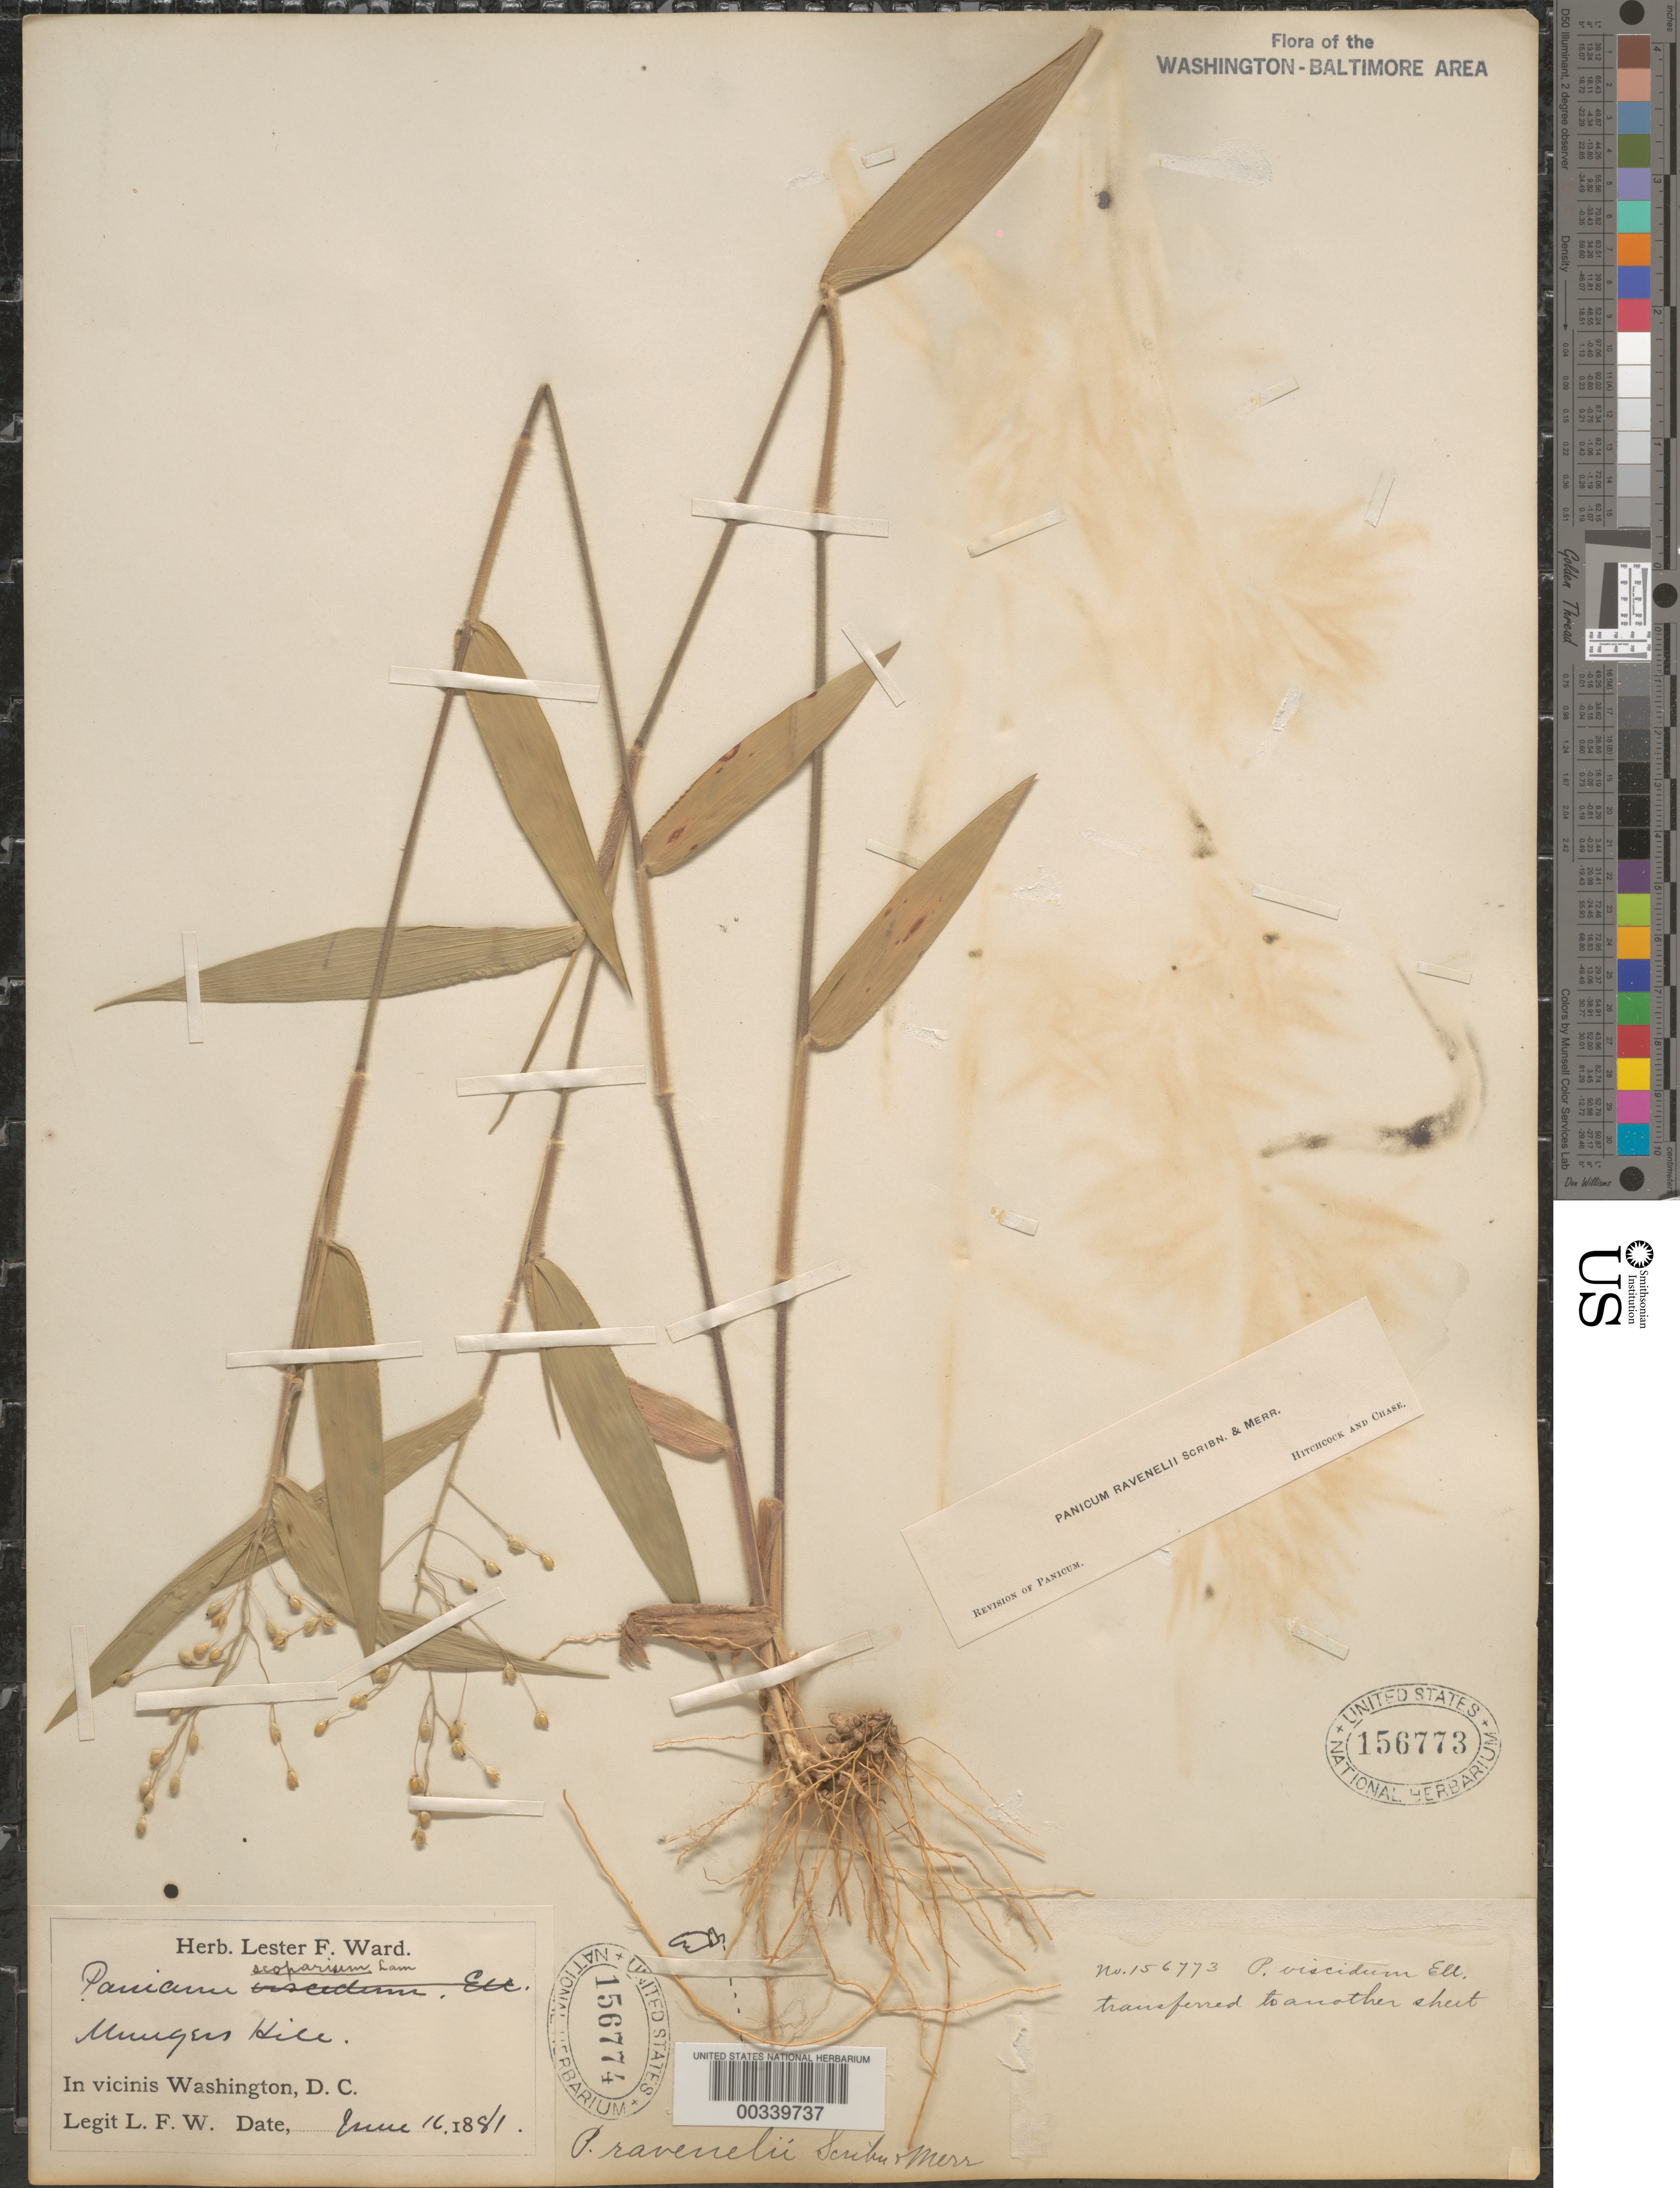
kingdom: Plantae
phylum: Tracheophyta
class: Liliopsida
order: Poales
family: Poaceae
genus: Dichanthelium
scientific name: Dichanthelium ravenelii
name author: (Scribn. & Merr.) Gould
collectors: L. F. Ward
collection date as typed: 16 Jun 1881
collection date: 1881-06-16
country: United States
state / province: District of Columbia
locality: Near Eastern Branch, Mungers Hill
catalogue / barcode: US 156774